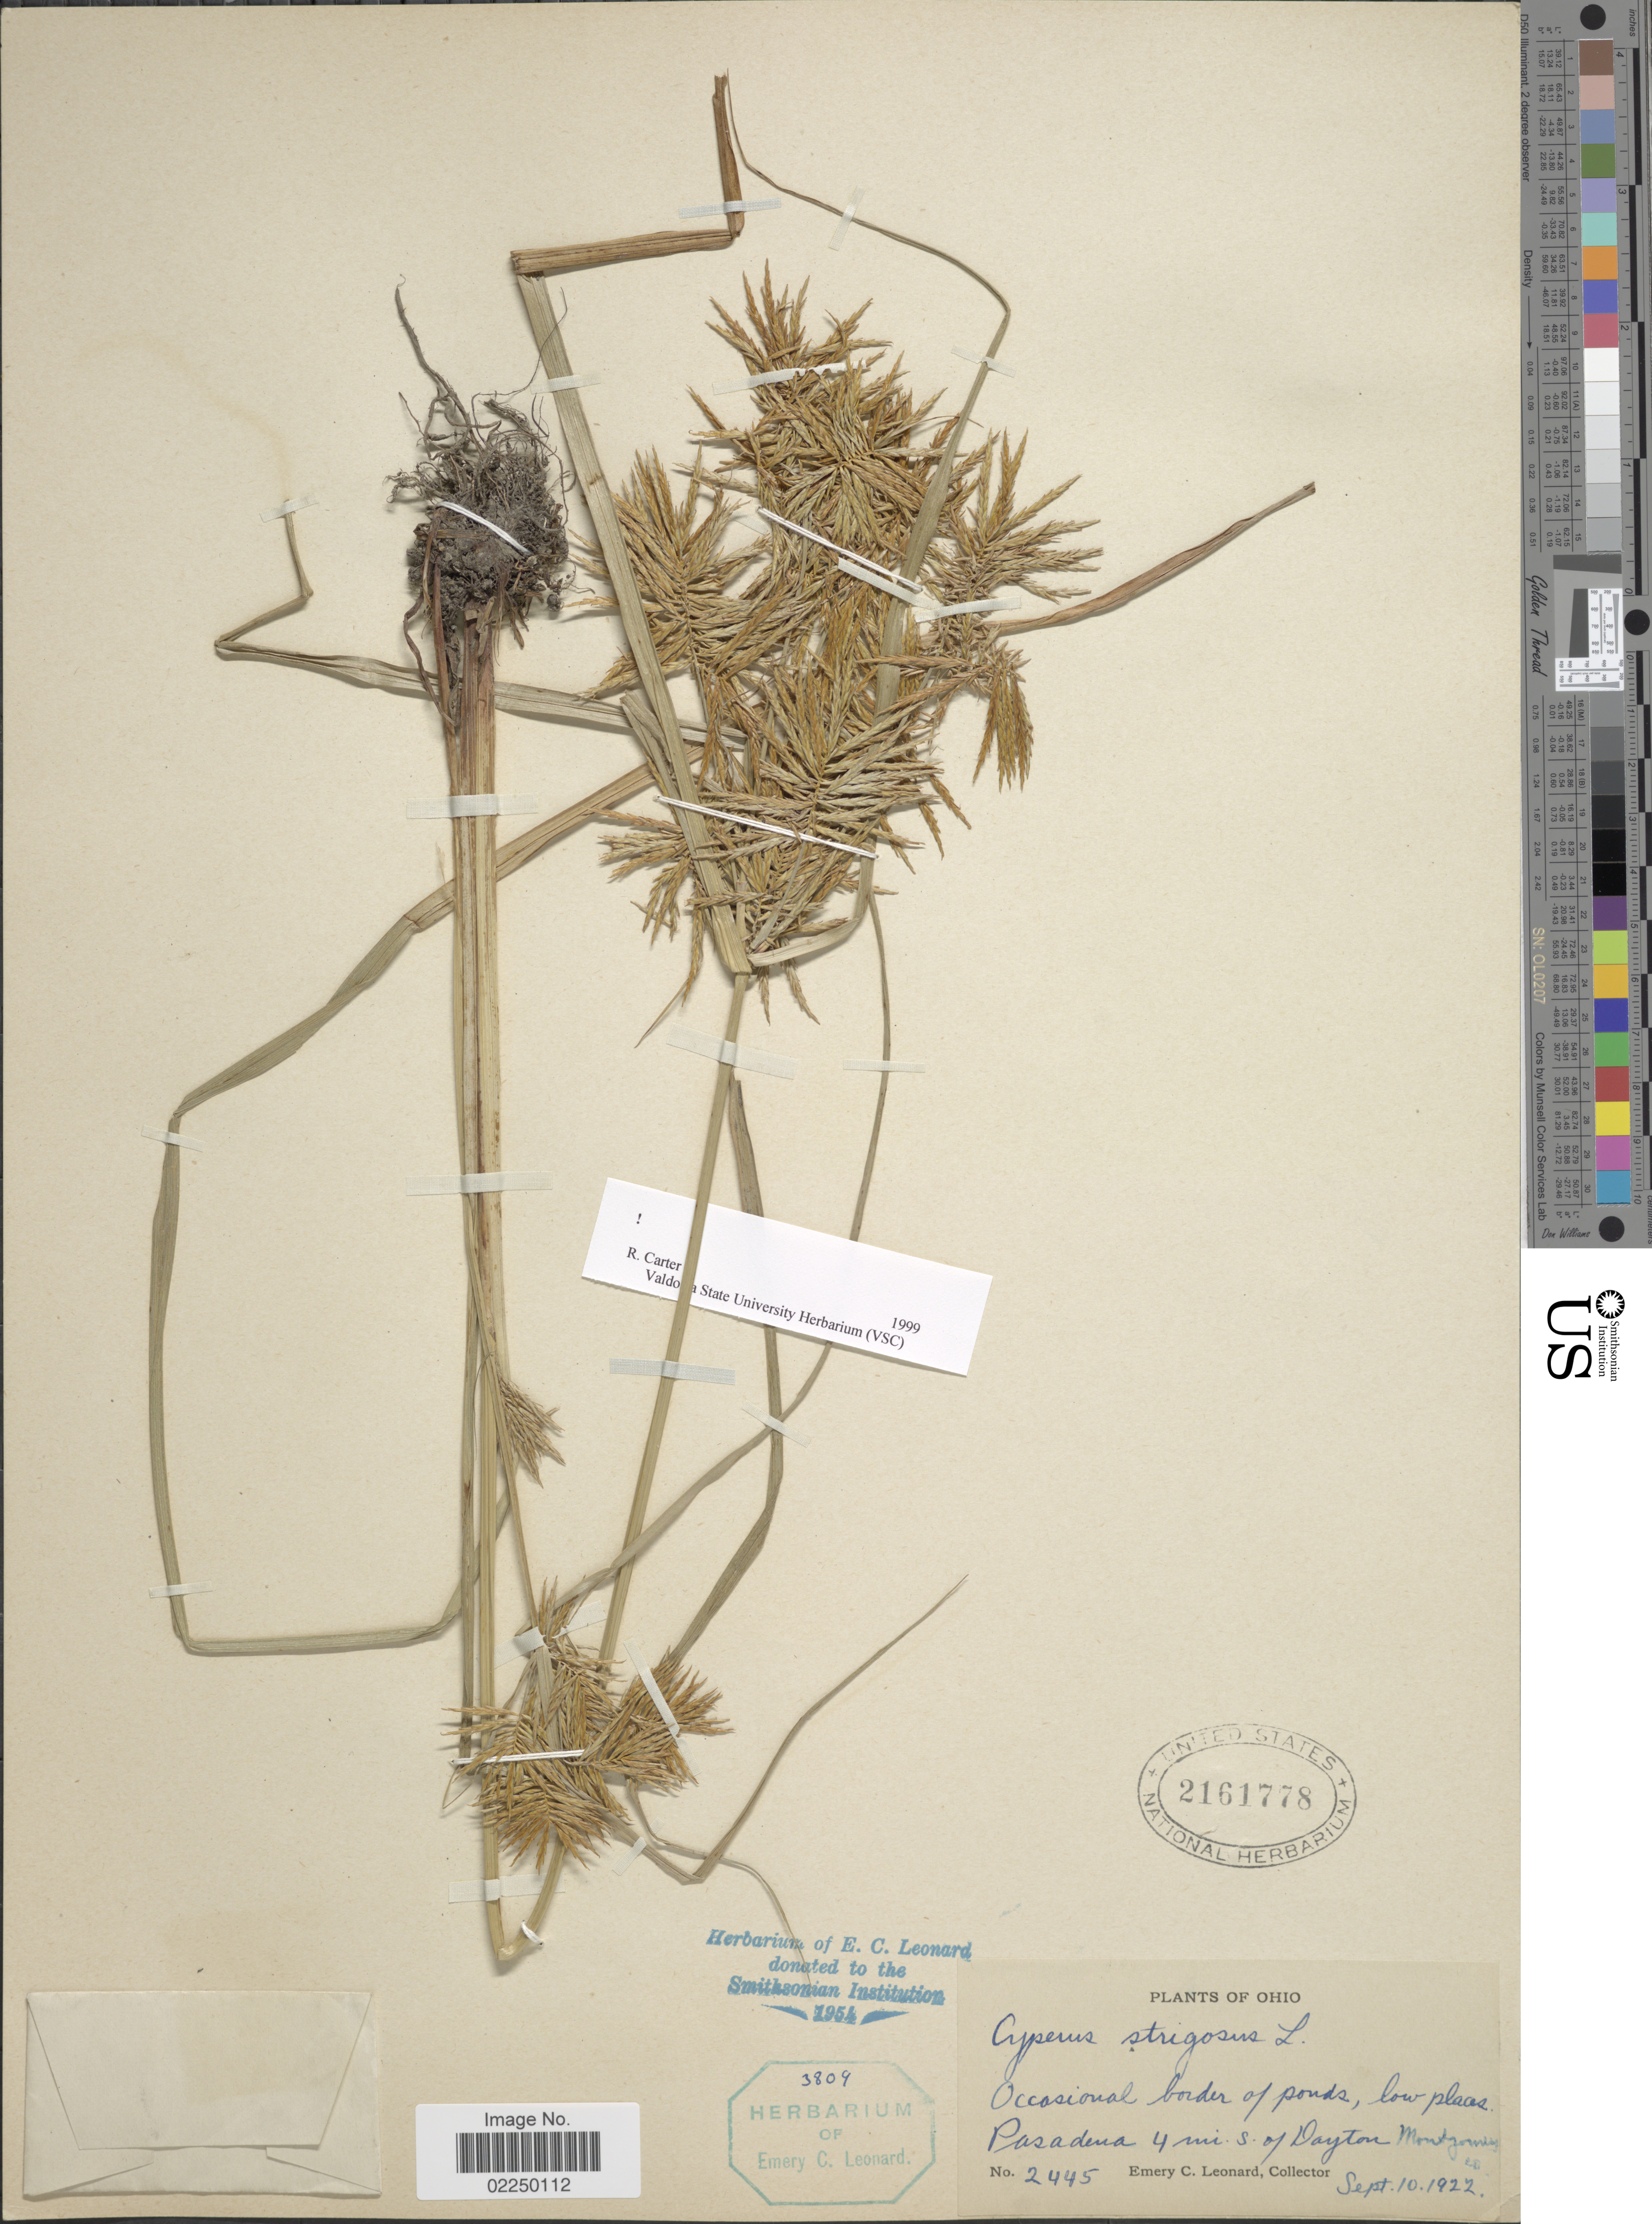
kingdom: Plantae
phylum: Tracheophyta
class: Liliopsida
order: Poales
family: Cyperaceae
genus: Cyperus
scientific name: Cyperus strigosus L.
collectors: E. C. Leonard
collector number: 2445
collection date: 1922-09-10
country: United States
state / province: Ohio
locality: Occasional border of ponds, low places, Pasadena 4 mi. s. of Dayton Montgomery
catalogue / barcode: US 2161778